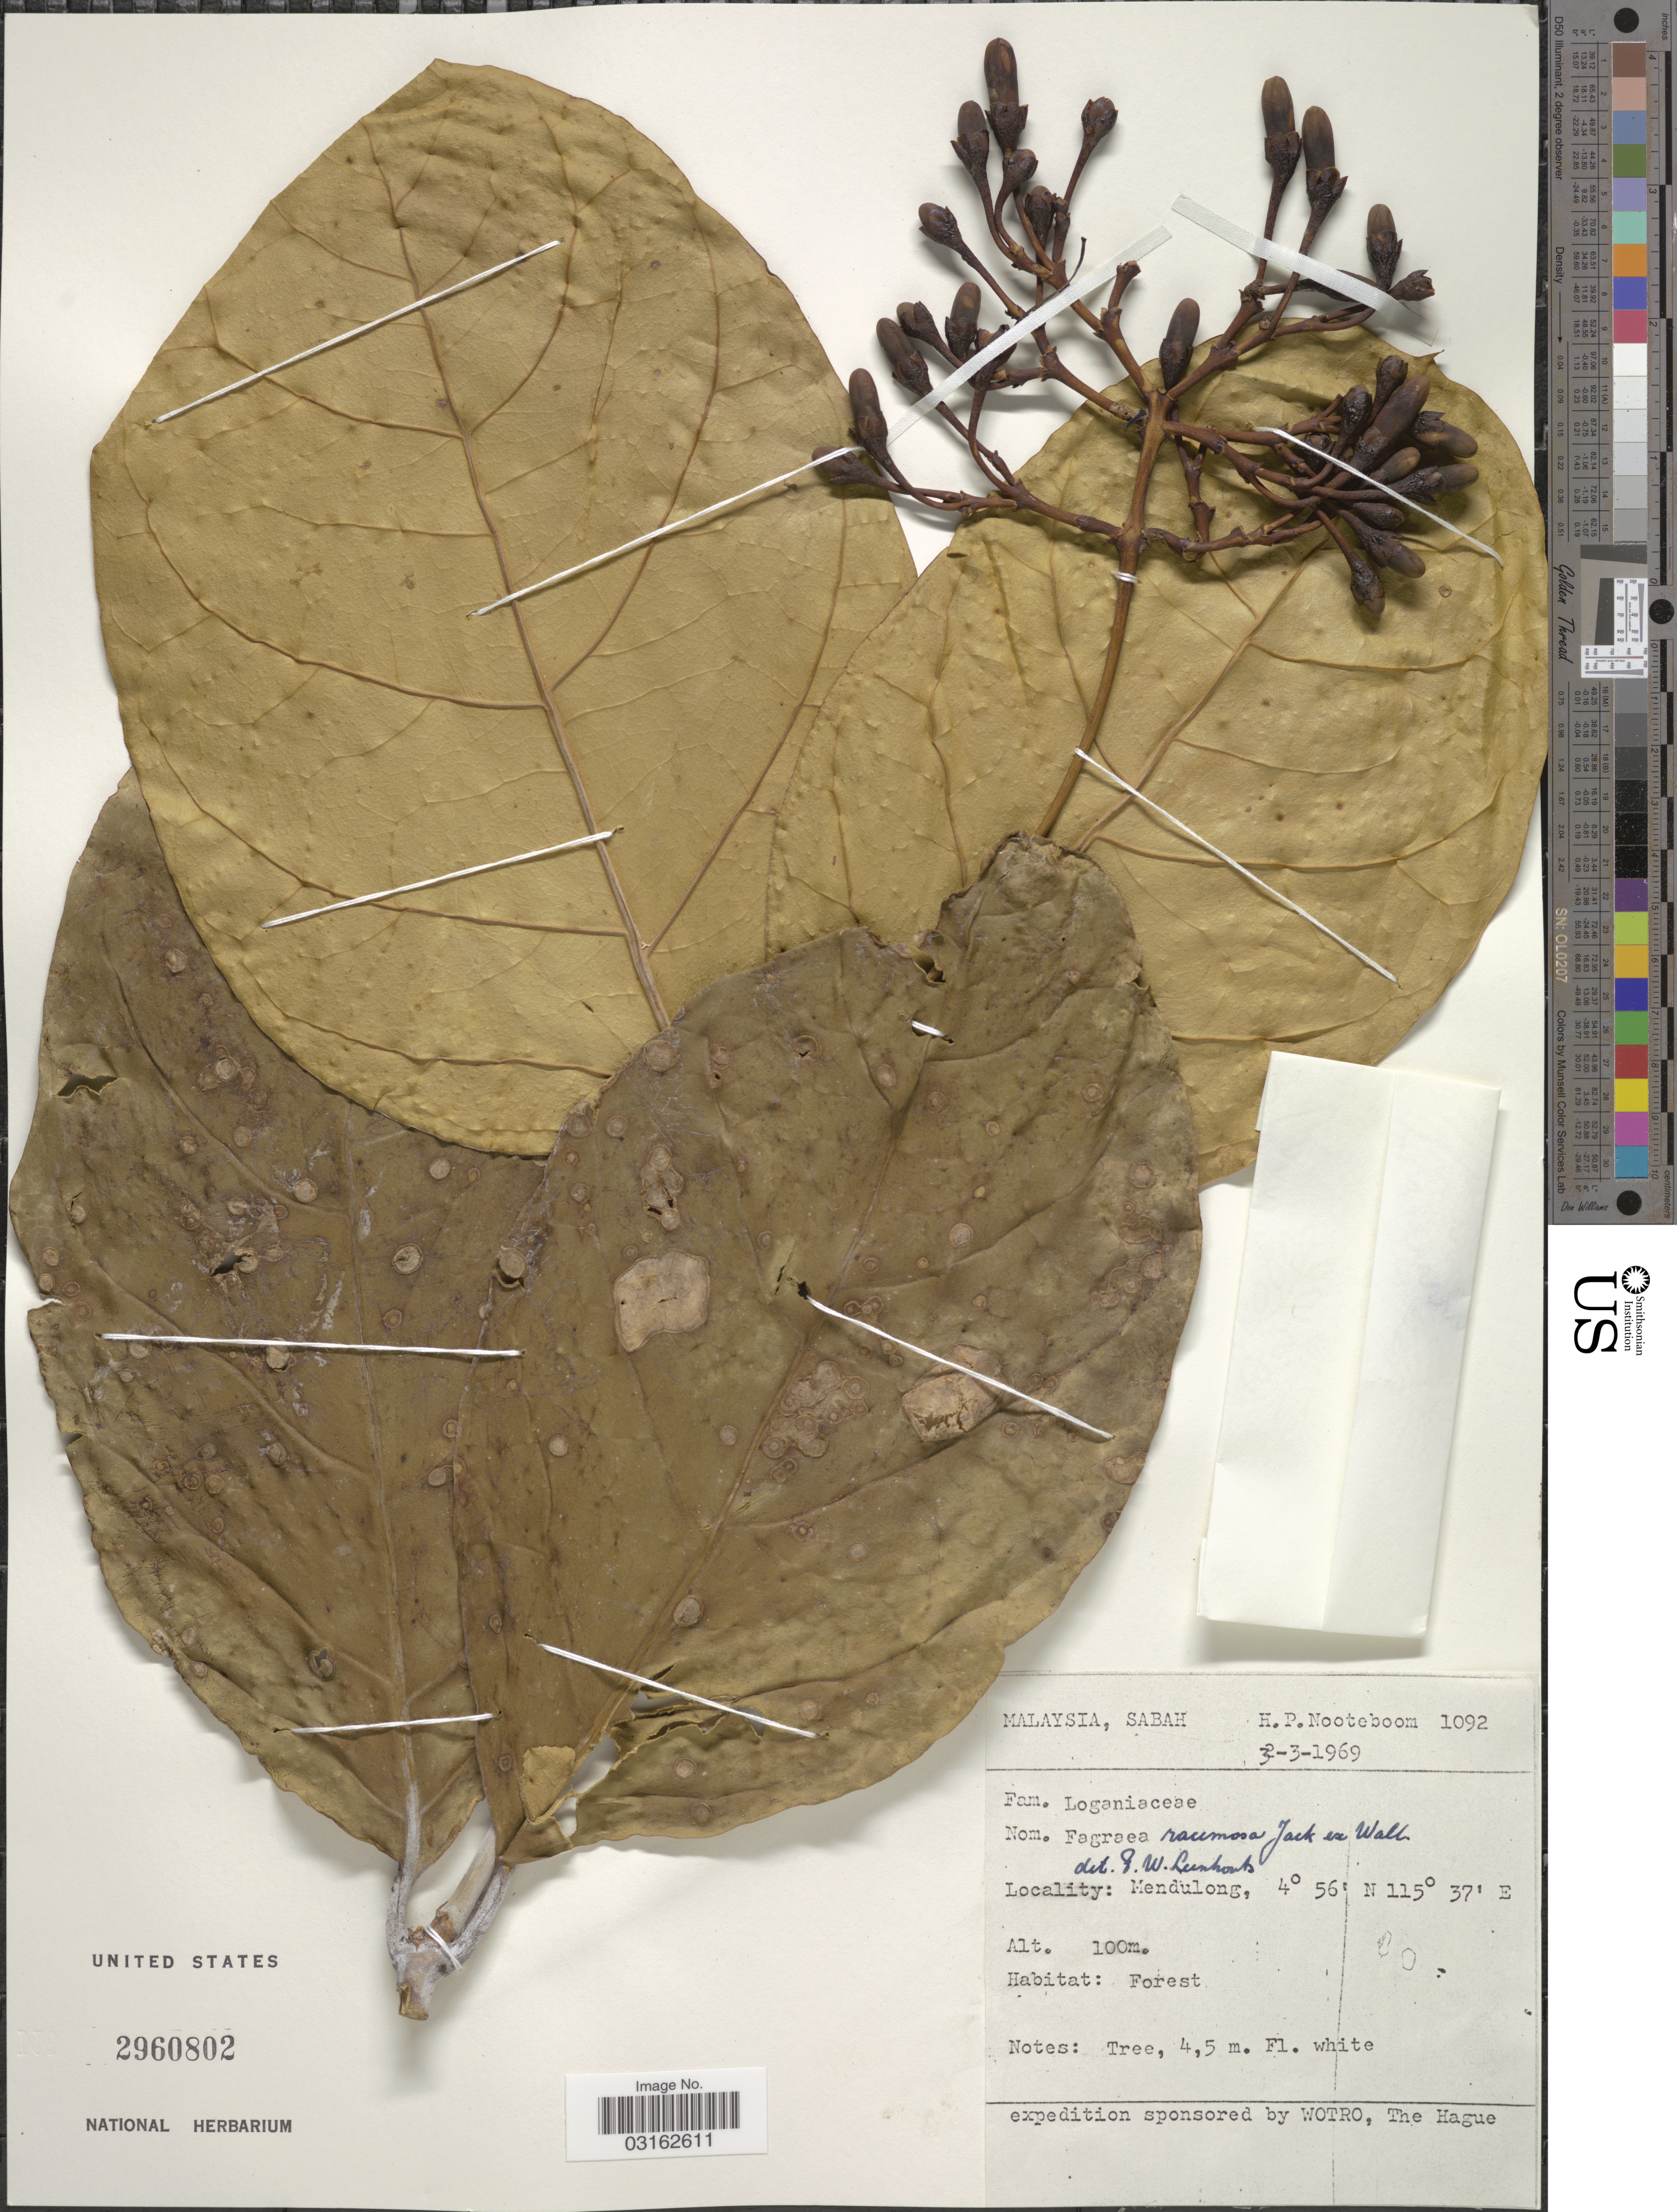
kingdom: Plantae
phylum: Tracheophyta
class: Magnoliopsida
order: Gentianales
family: Gentianaceae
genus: Fagraea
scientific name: Fagraea racemosa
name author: Jack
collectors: H. P. Nooteboom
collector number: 1092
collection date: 1969-03-03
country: Malaysia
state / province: Sabah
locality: Mendulong.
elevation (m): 100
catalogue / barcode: US 2960802